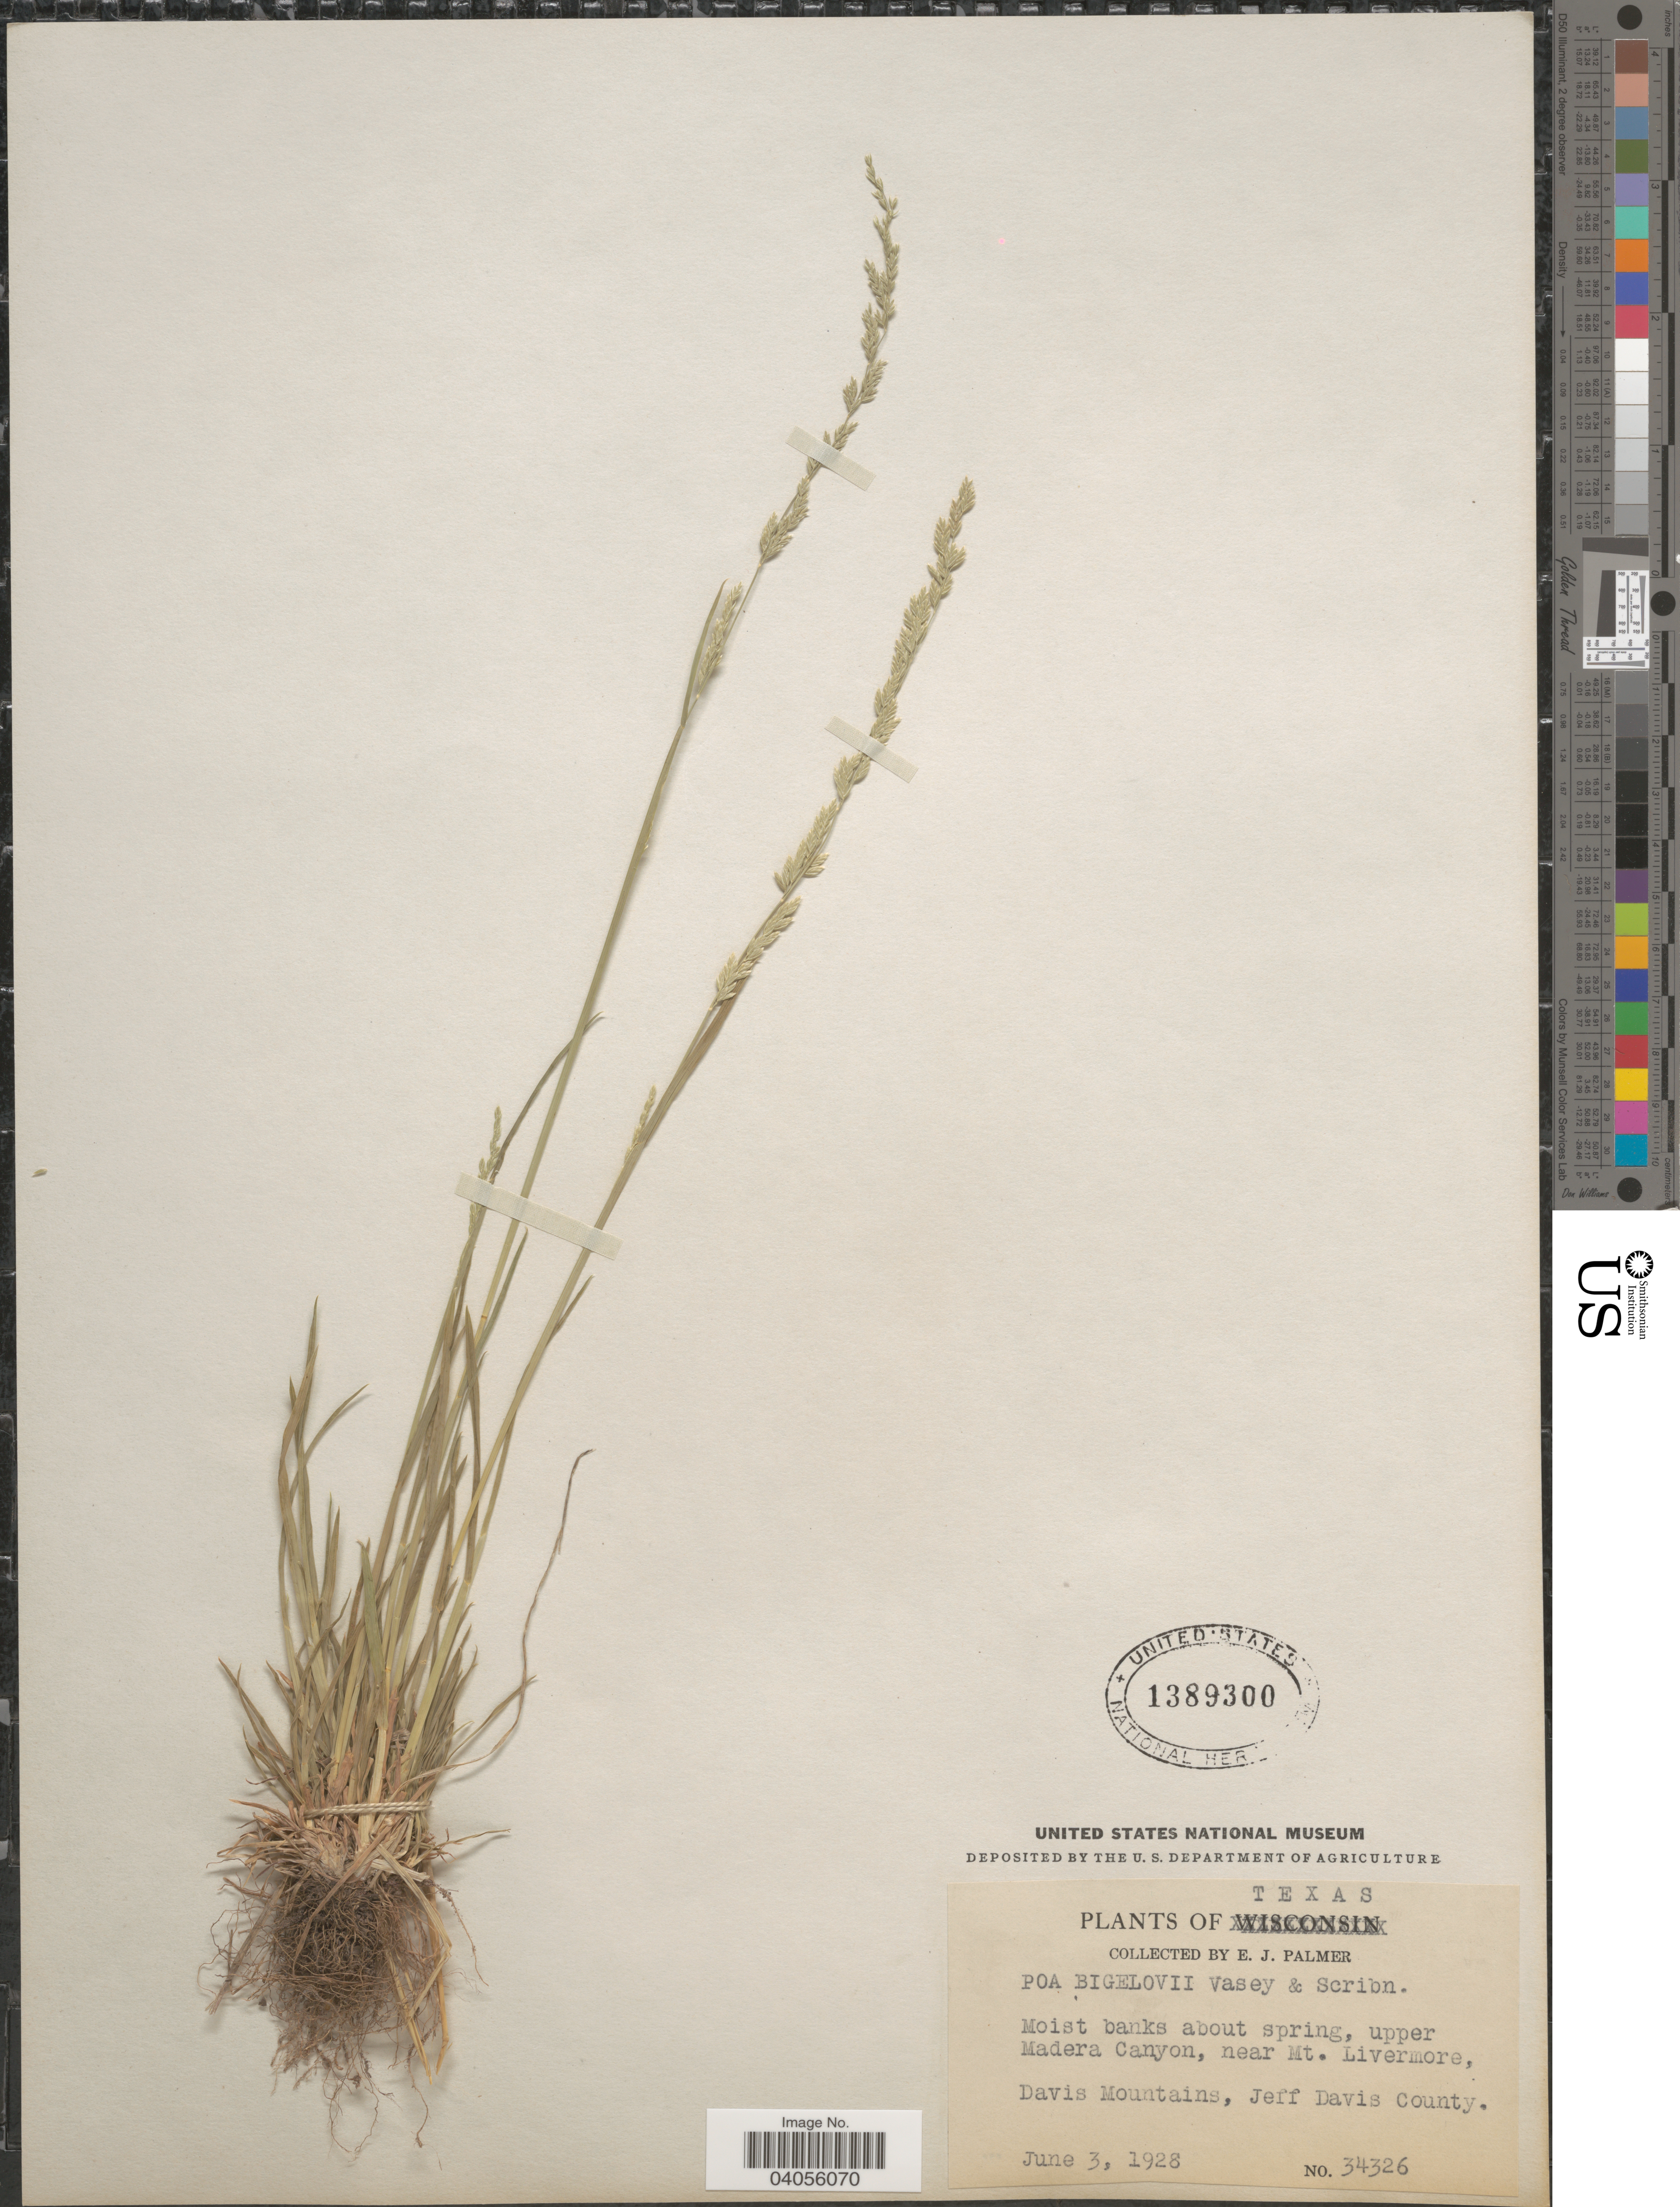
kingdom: Plantae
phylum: Tracheophyta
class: Liliopsida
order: Poales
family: Poaceae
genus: Poa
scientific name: Poa bigelovii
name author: Vasey & Scribn.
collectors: E. J. Palmer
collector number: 34326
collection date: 1928-06-03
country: United States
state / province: Texas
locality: Moist banks about spring, upper Madera Canyon, near Mt. Livermore, Davis Mountains, Jeff Davis County.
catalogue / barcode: US 1389300